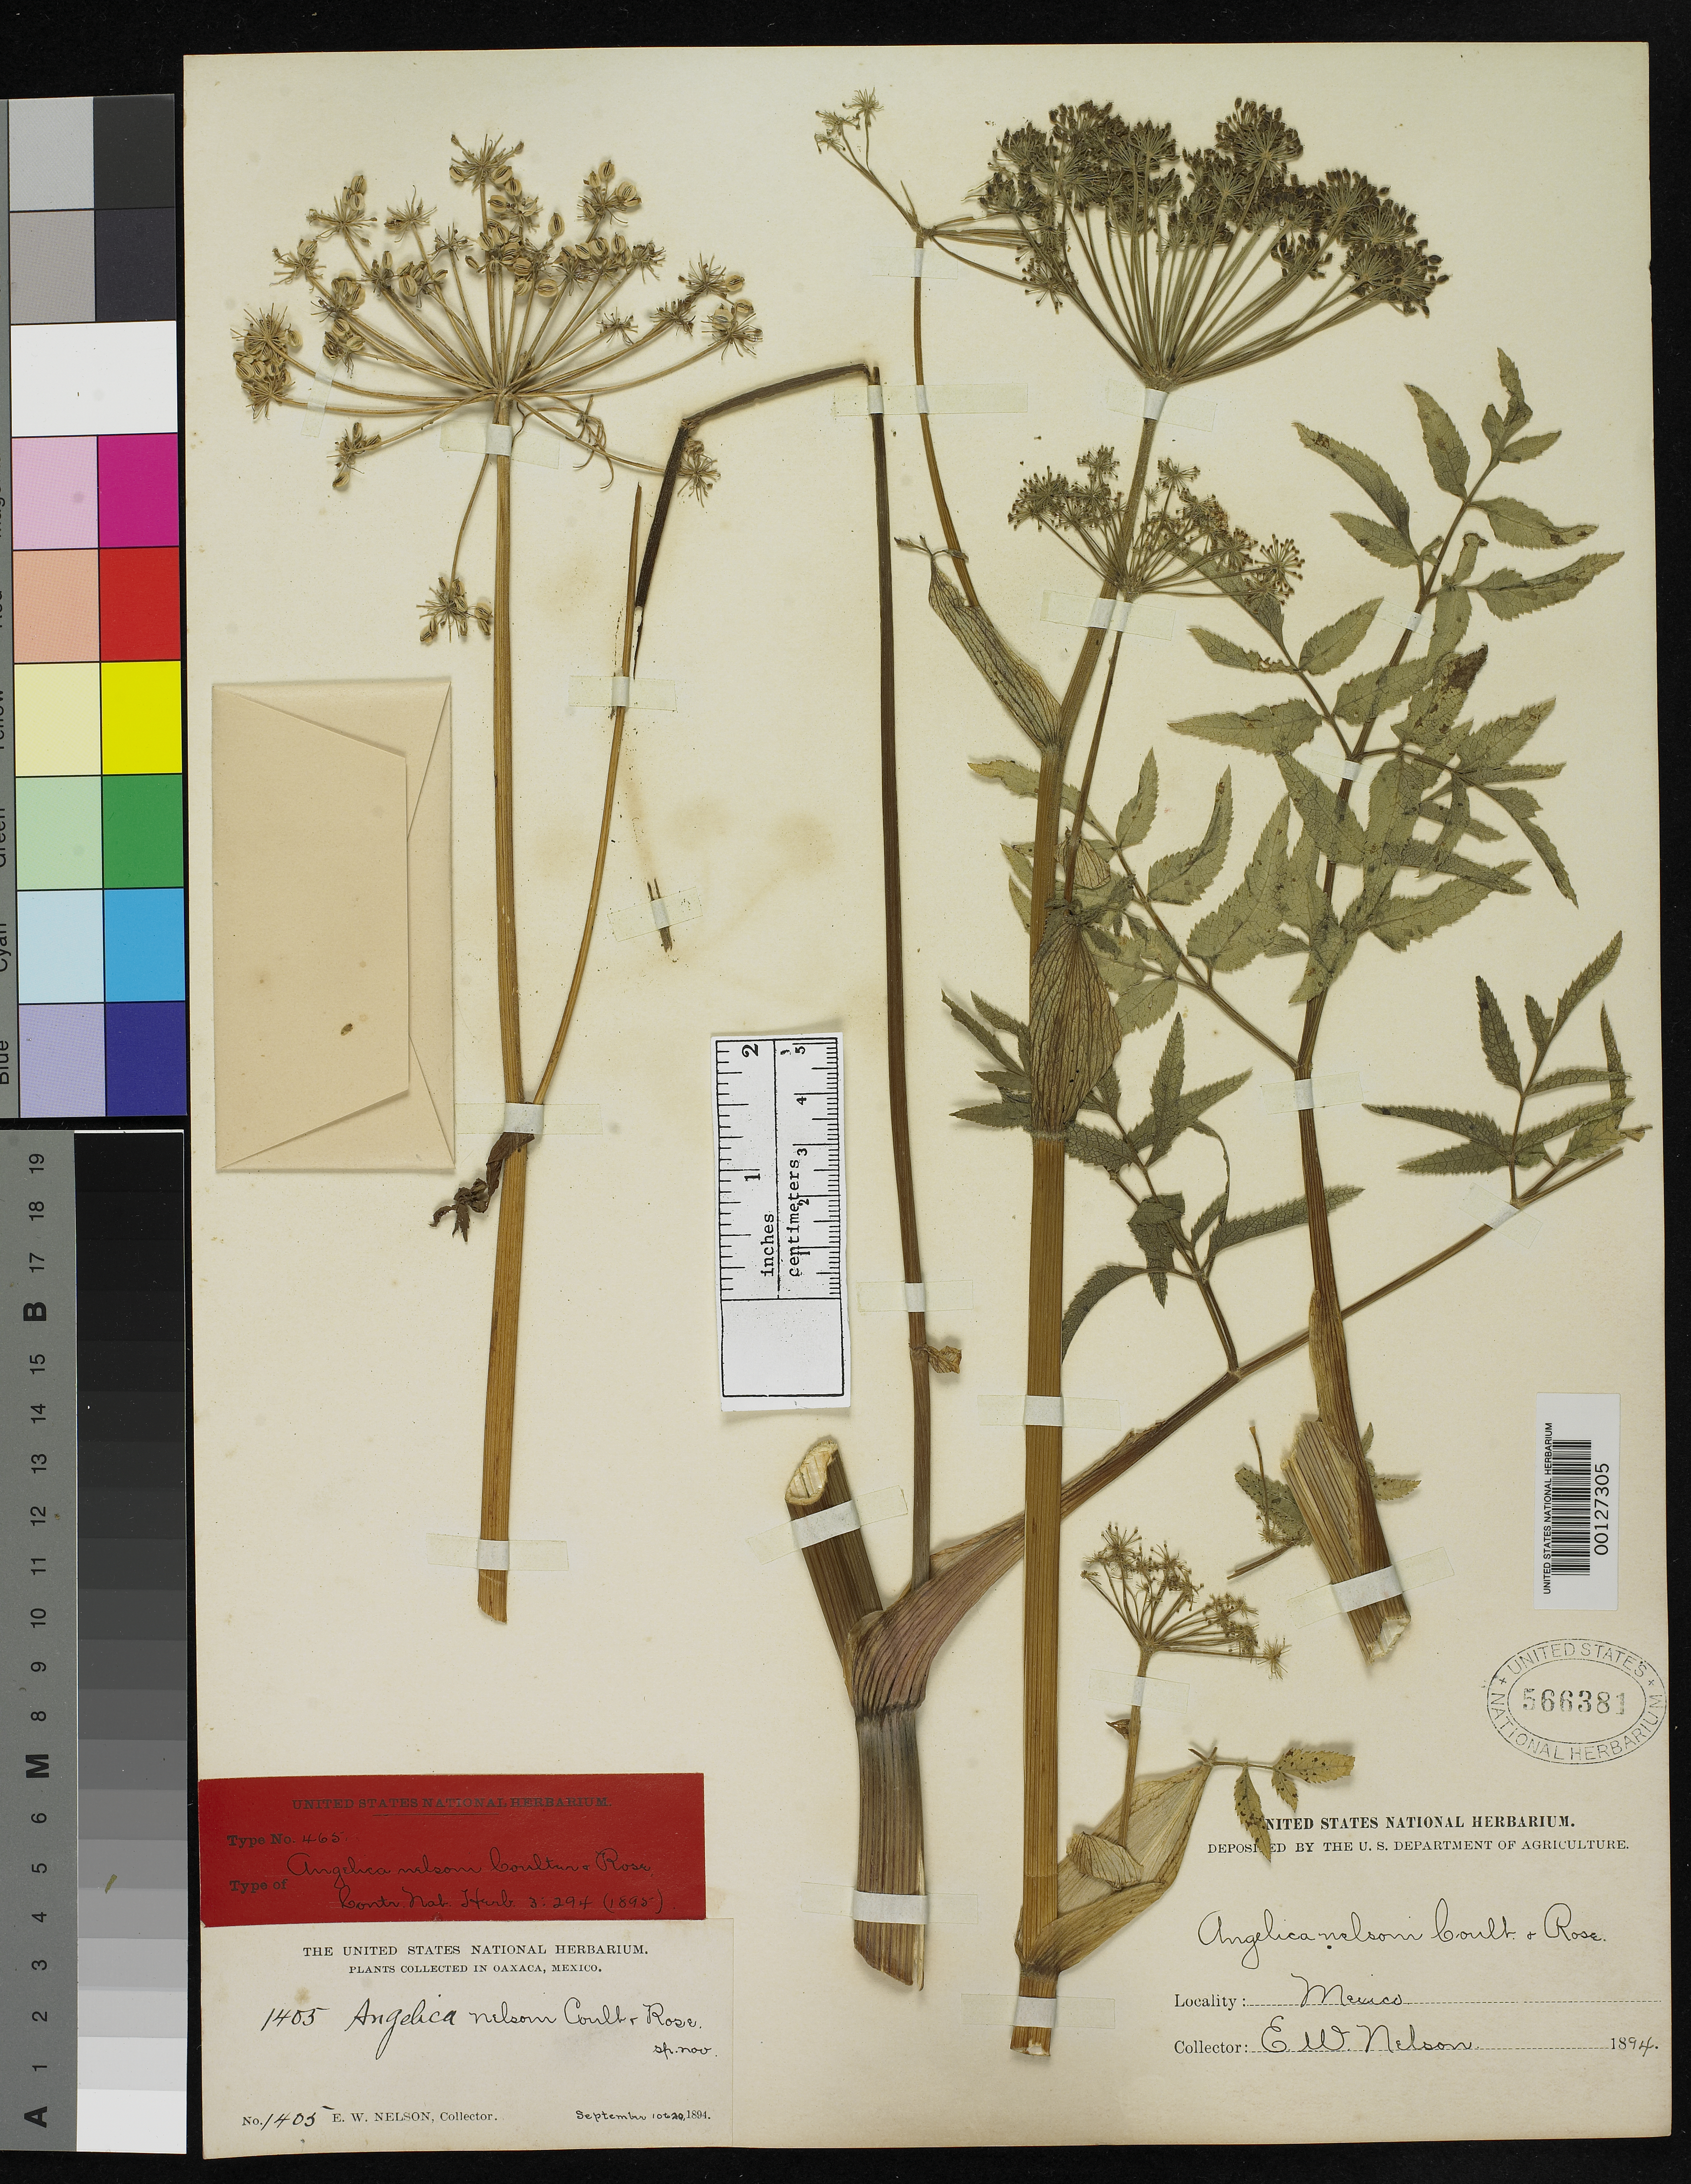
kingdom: Plantae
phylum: Tracheophyta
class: Magnoliopsida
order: Apiales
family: Apiaceae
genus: Angelica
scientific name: Angelica nelsonii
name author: J.M. Coult. & Rose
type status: Syntype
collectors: E. W. Nelson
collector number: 1405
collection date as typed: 10 Sep 1894 to 20 Sep 1894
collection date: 1894-09-10/1894-09-20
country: Mexico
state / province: Oaxaca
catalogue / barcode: US 566381